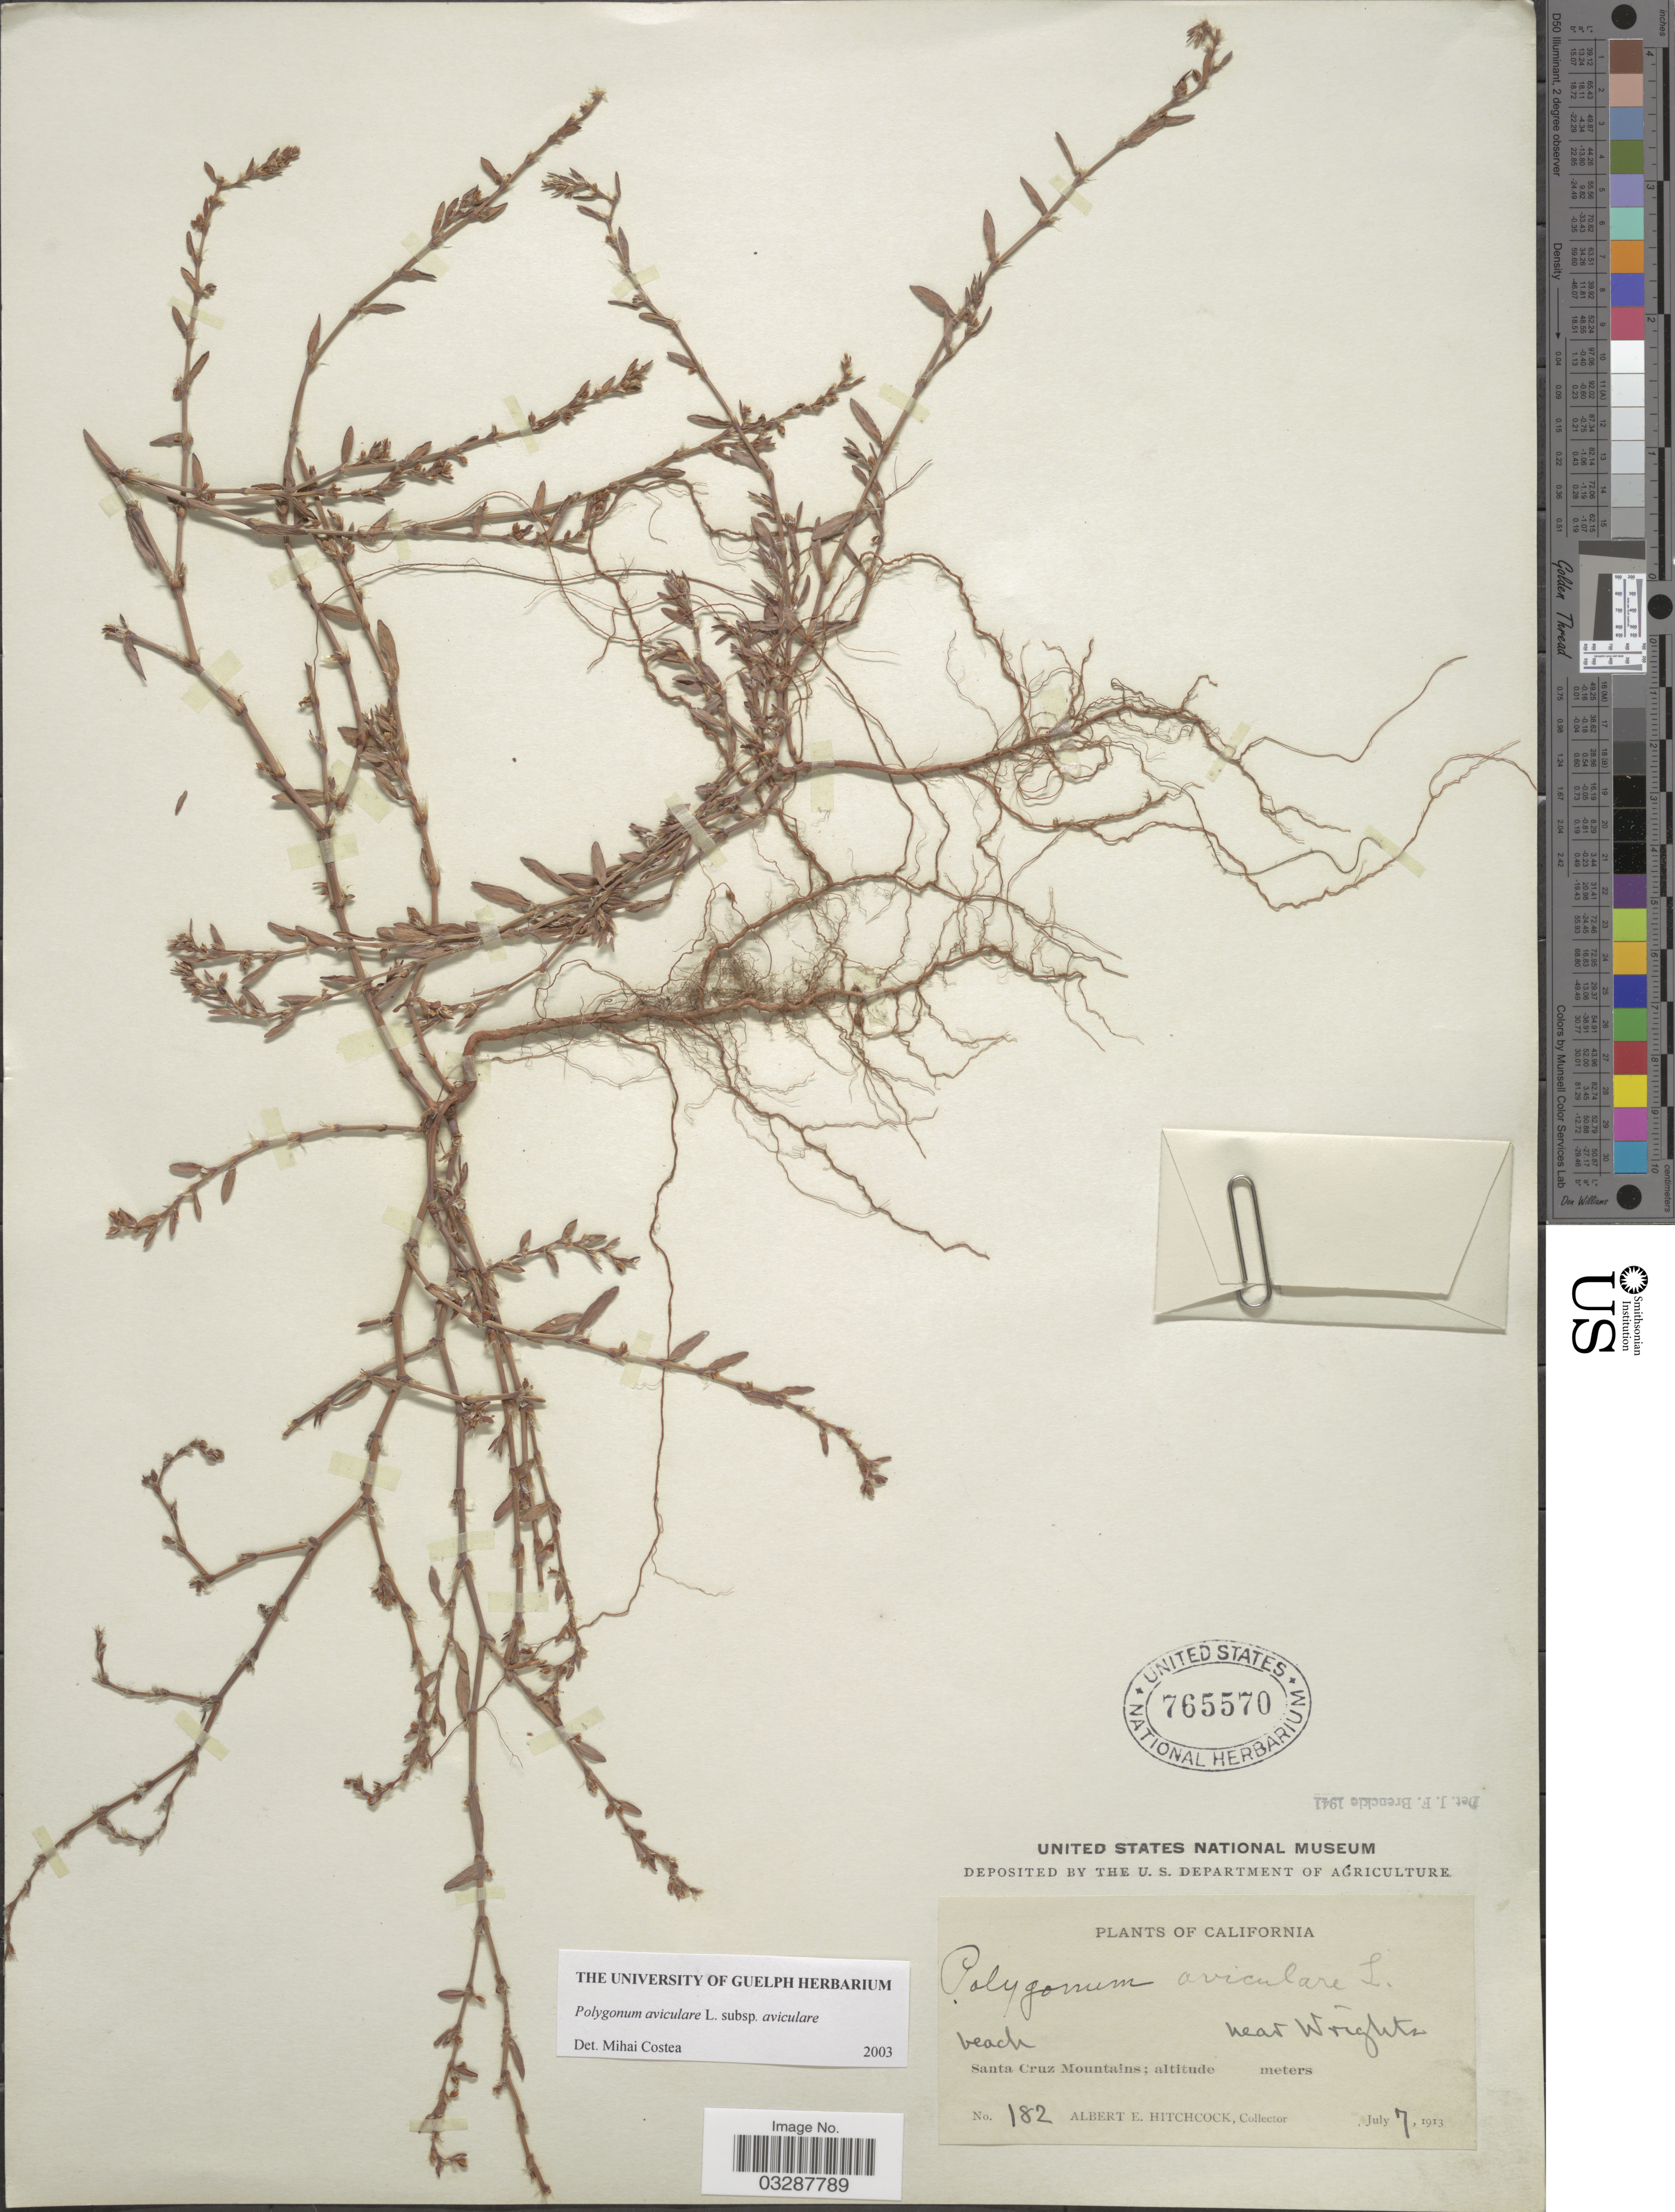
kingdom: Plantae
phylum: Tracheophyta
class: Magnoliopsida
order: Caryophyllales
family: Polygonaceae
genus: Polygonum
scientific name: Polygonum aviculare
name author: L.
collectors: A. Hitchcock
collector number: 182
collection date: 1913-07-07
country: United States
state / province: California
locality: Beach near Wrightz. Santa Cruz Mountains.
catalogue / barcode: US 765570